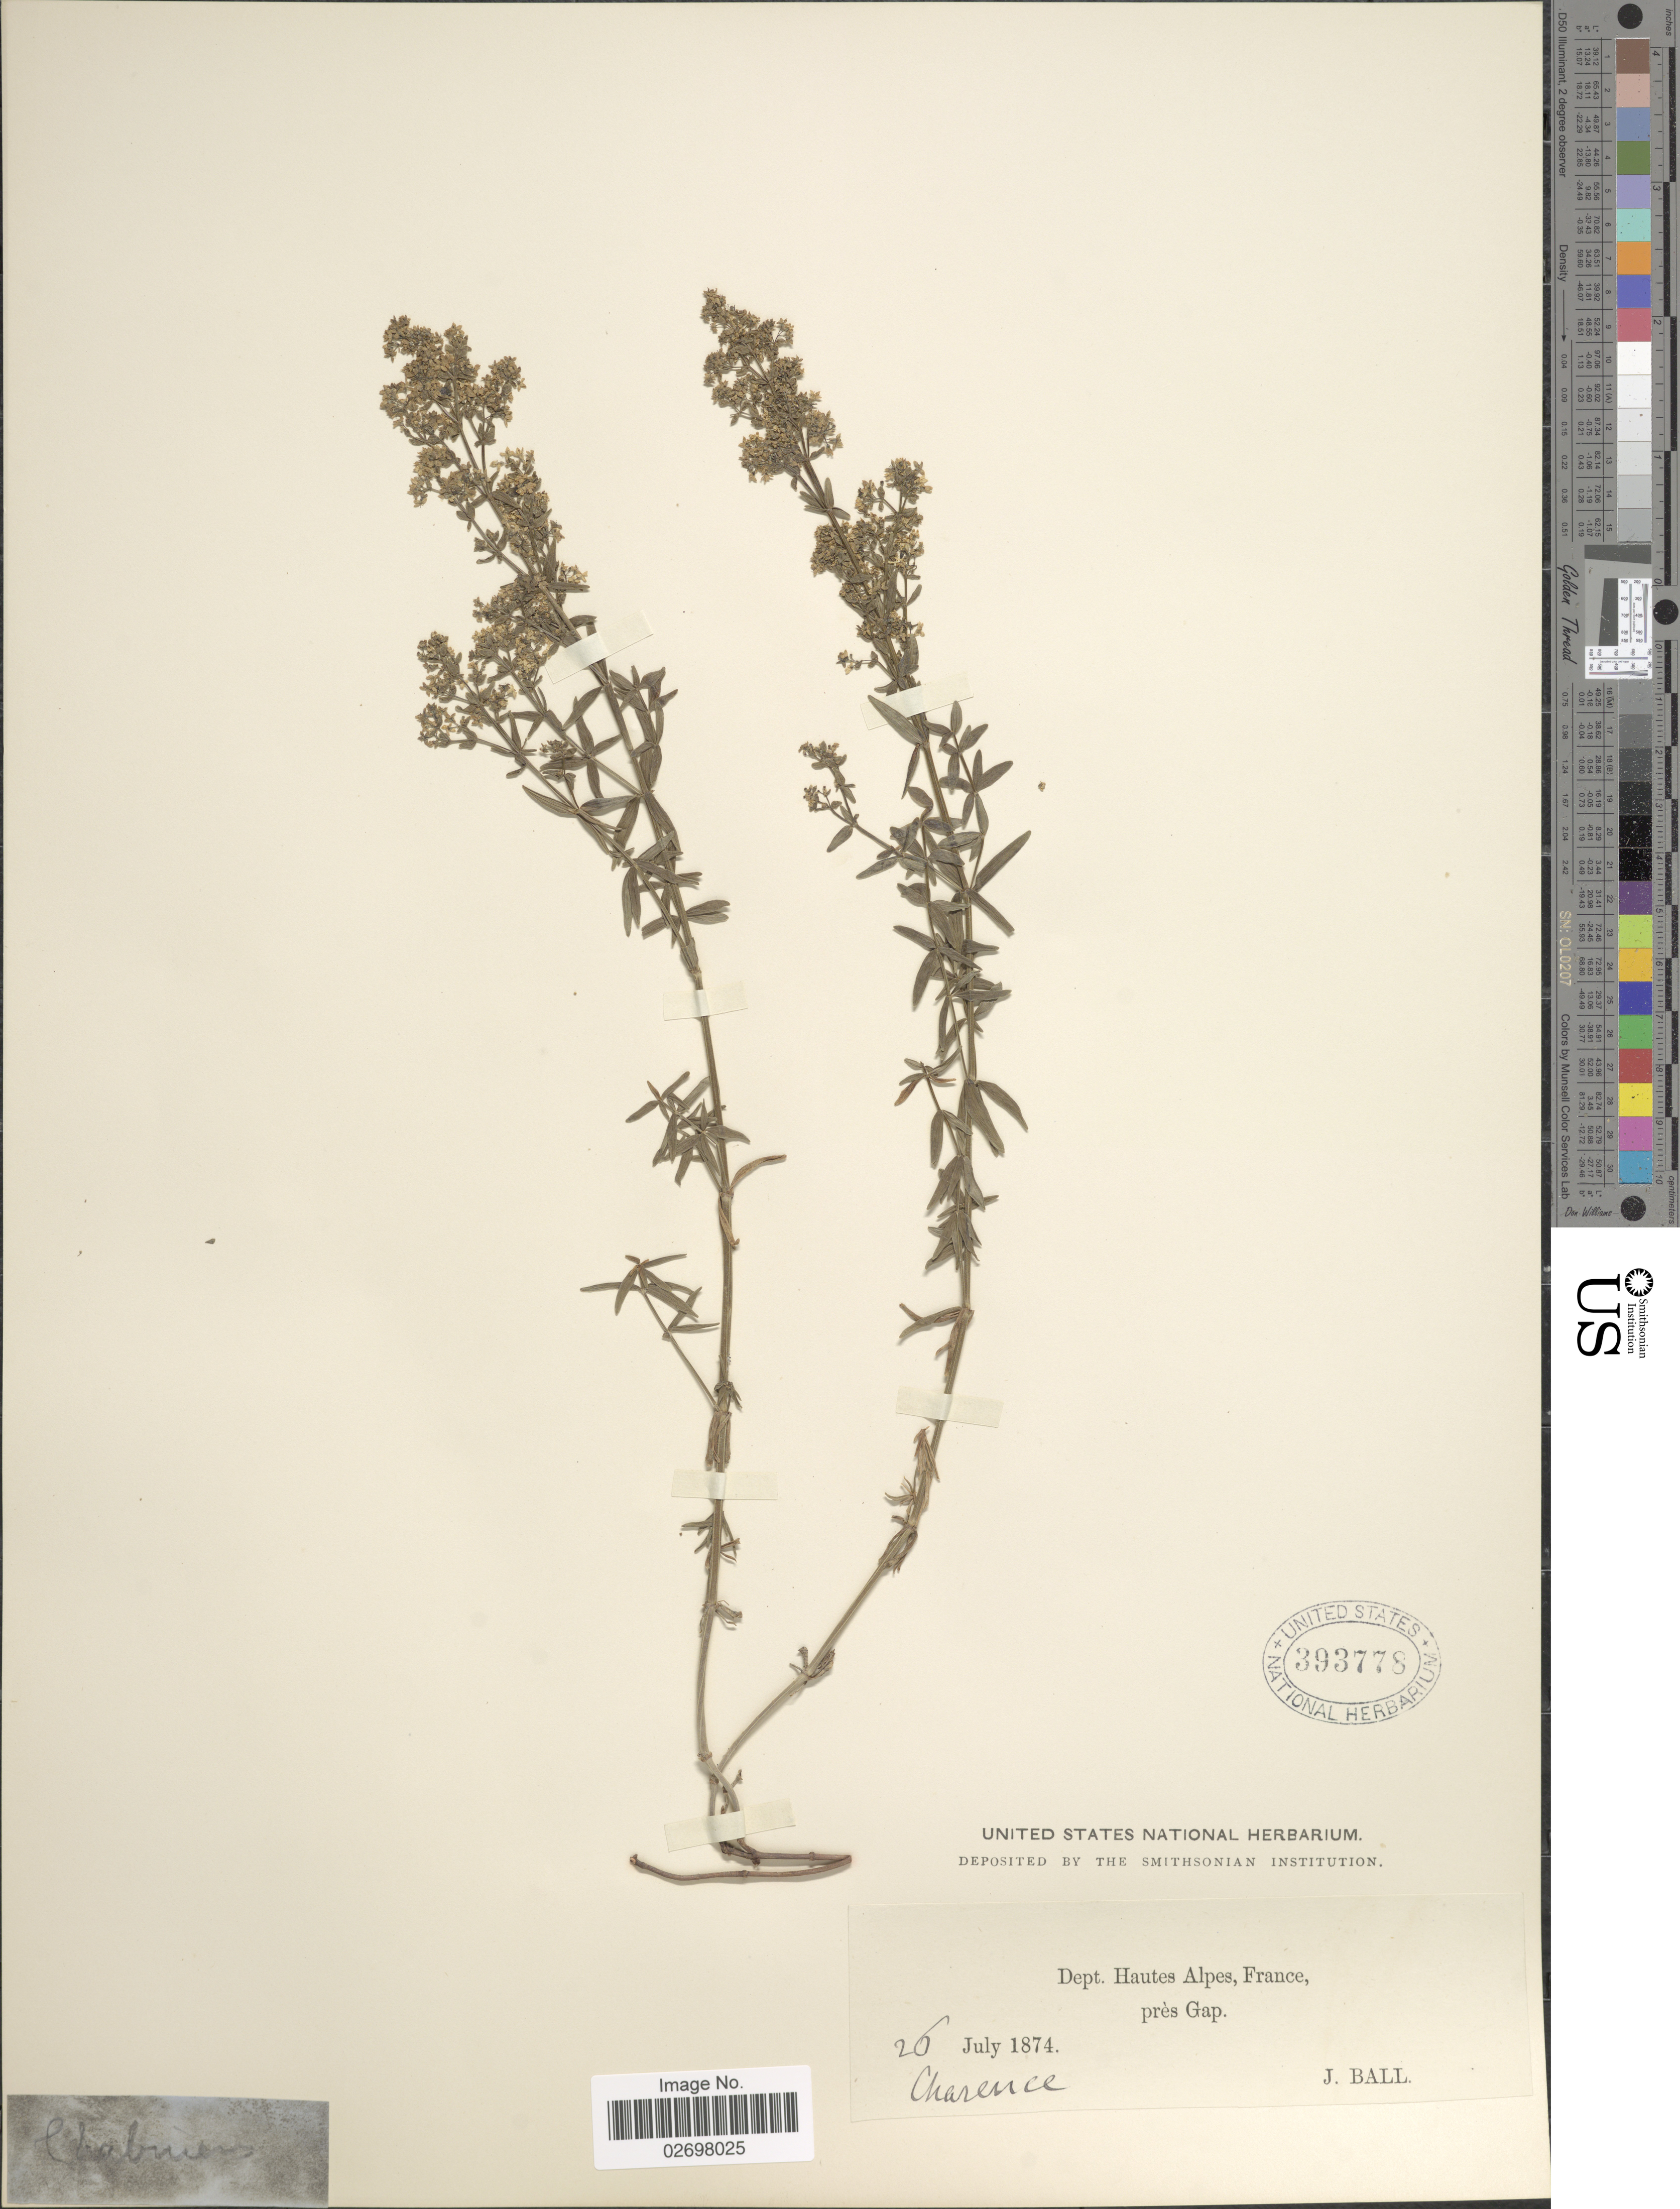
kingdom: Plantae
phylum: Tracheophyta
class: Magnoliopsida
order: Gentianales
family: Rubiaceae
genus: Galium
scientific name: Galium sp.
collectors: J. Ball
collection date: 1874-07-26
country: France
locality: Dept. Hautes Alpes, France, pres Gap, Charence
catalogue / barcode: US 393778